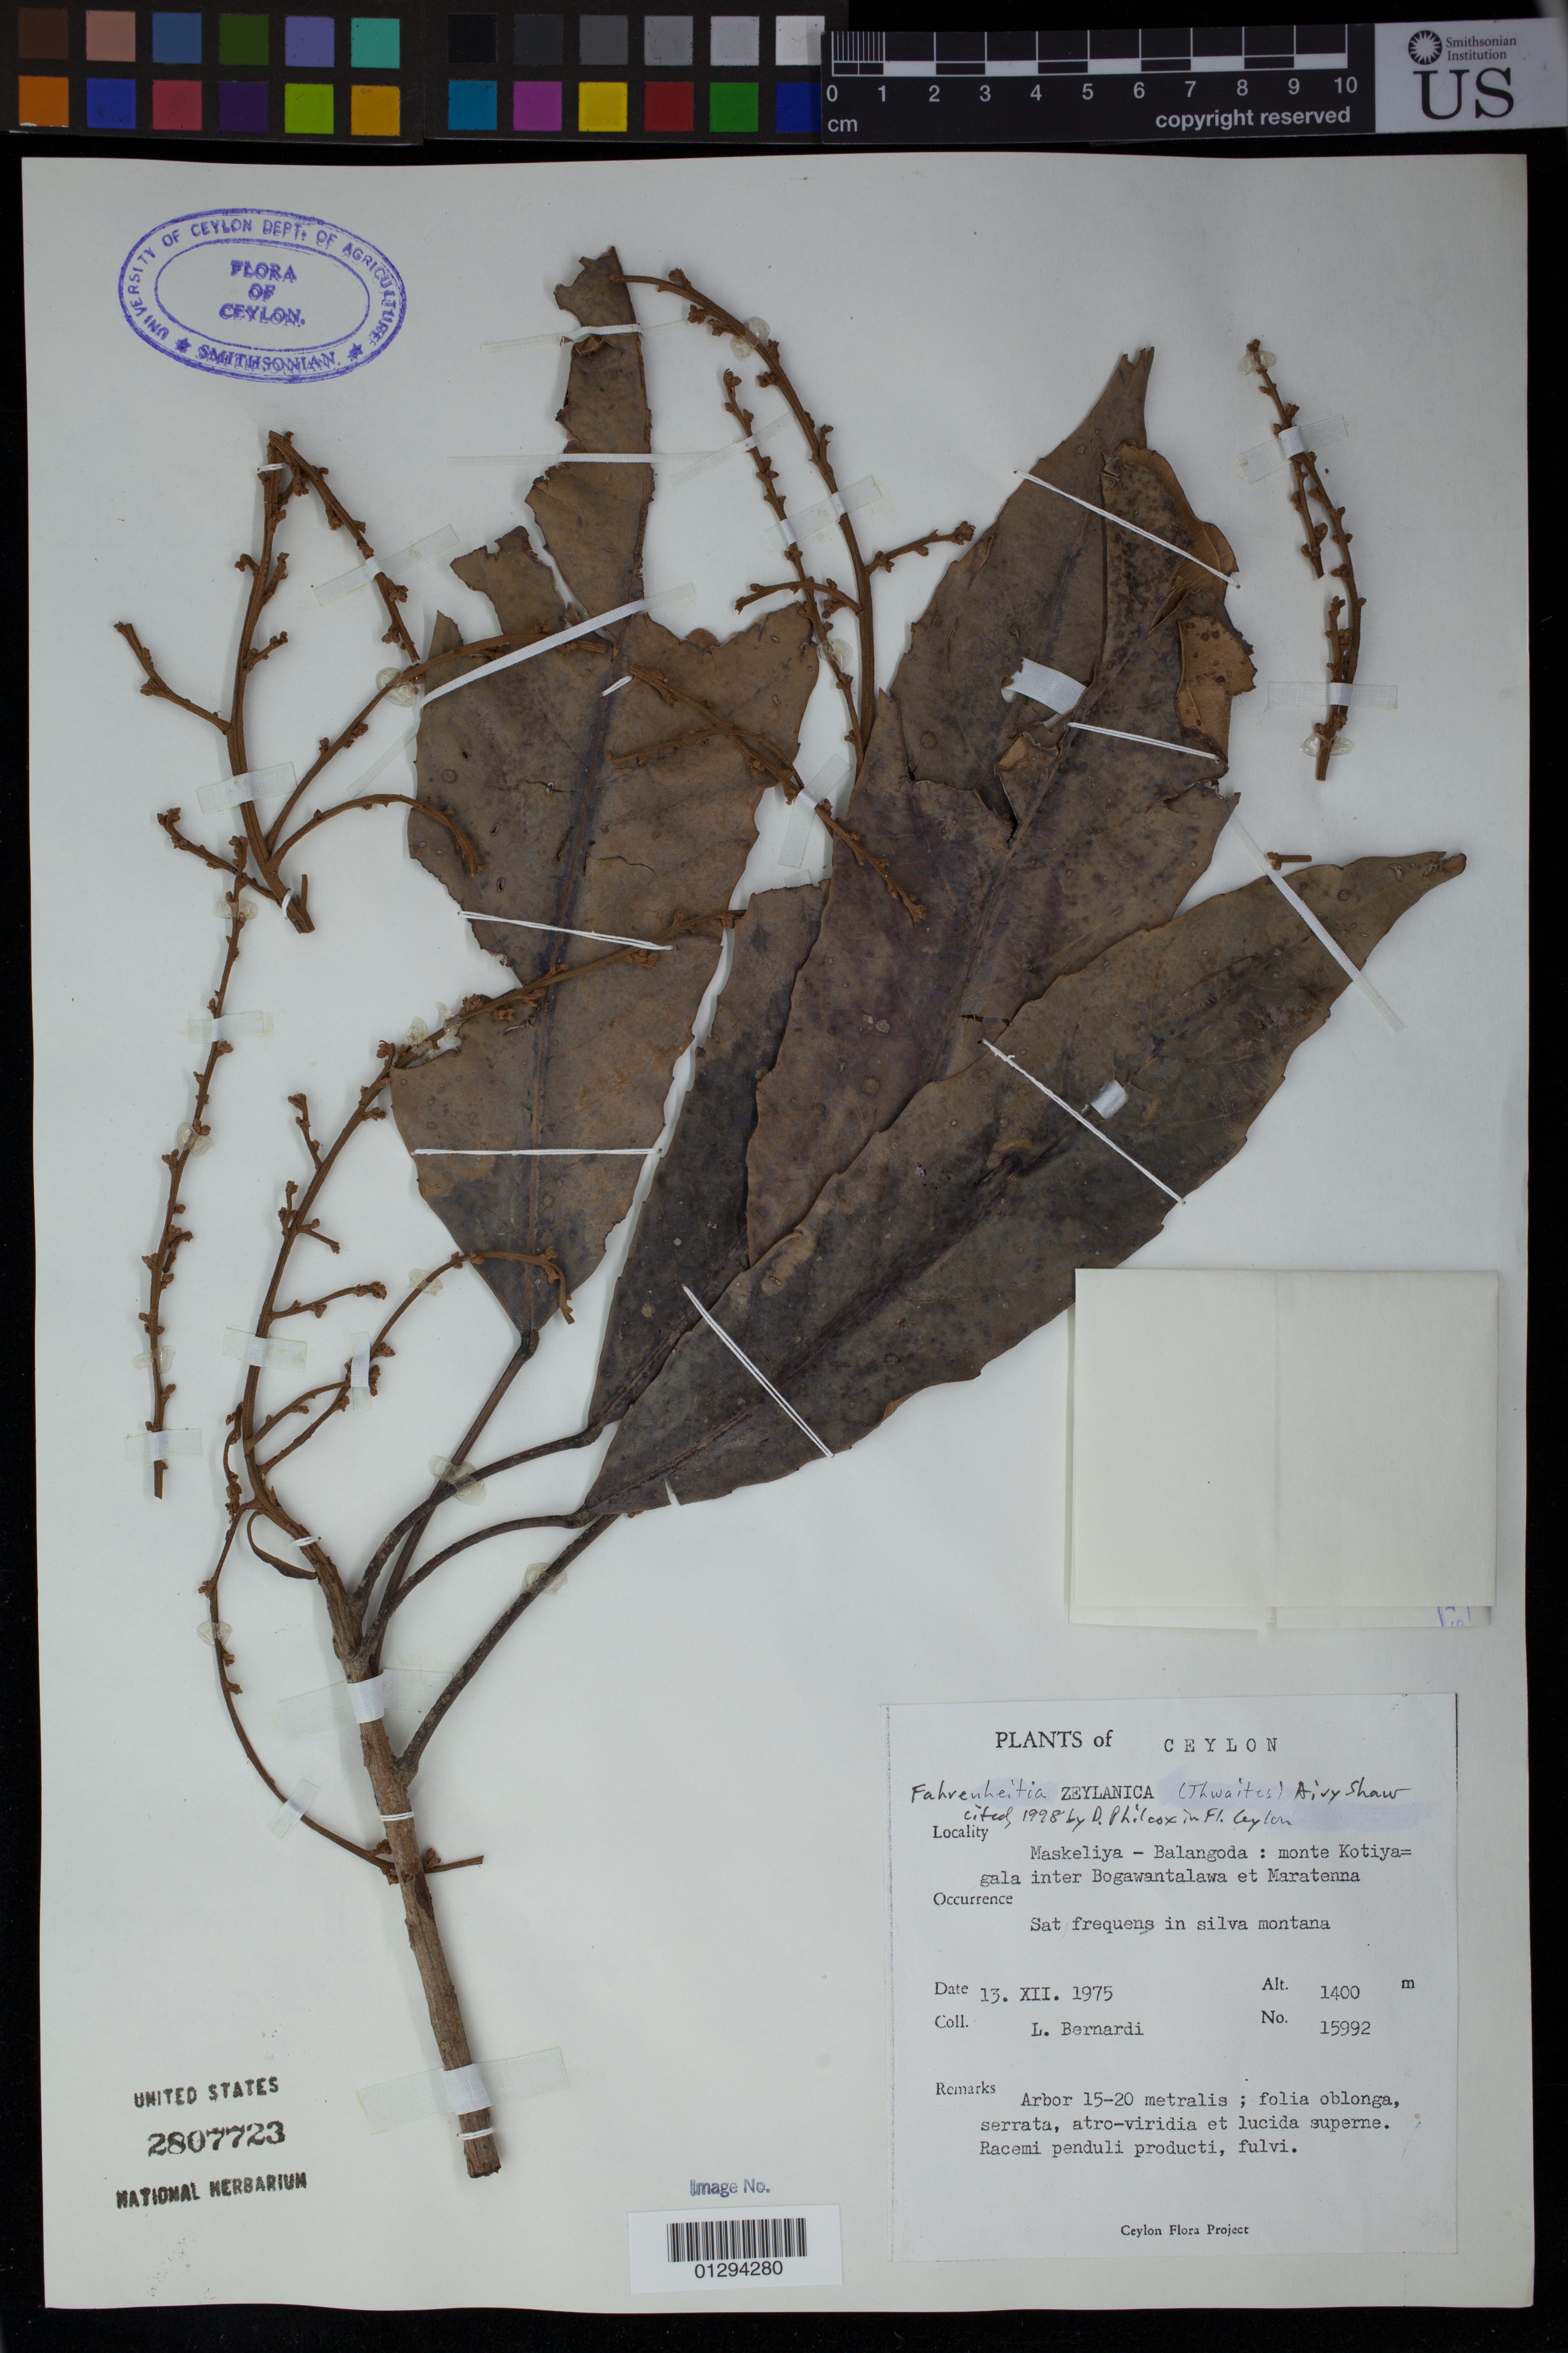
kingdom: Plantae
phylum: Tracheophyta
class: Magnoliopsida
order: Malpighiales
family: Euphorbiaceae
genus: Fahrenheitia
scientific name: Fahrenheitia zeylanica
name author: (Thwaites) Airy Shaw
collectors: L. Bernardi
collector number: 15992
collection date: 1975-12-13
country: Sri Lanka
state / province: Central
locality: Maskeliya - Balangoda: monte Kotiyagala inter Bogawantalawa et Maratenna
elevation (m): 1400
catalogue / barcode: US 2807723